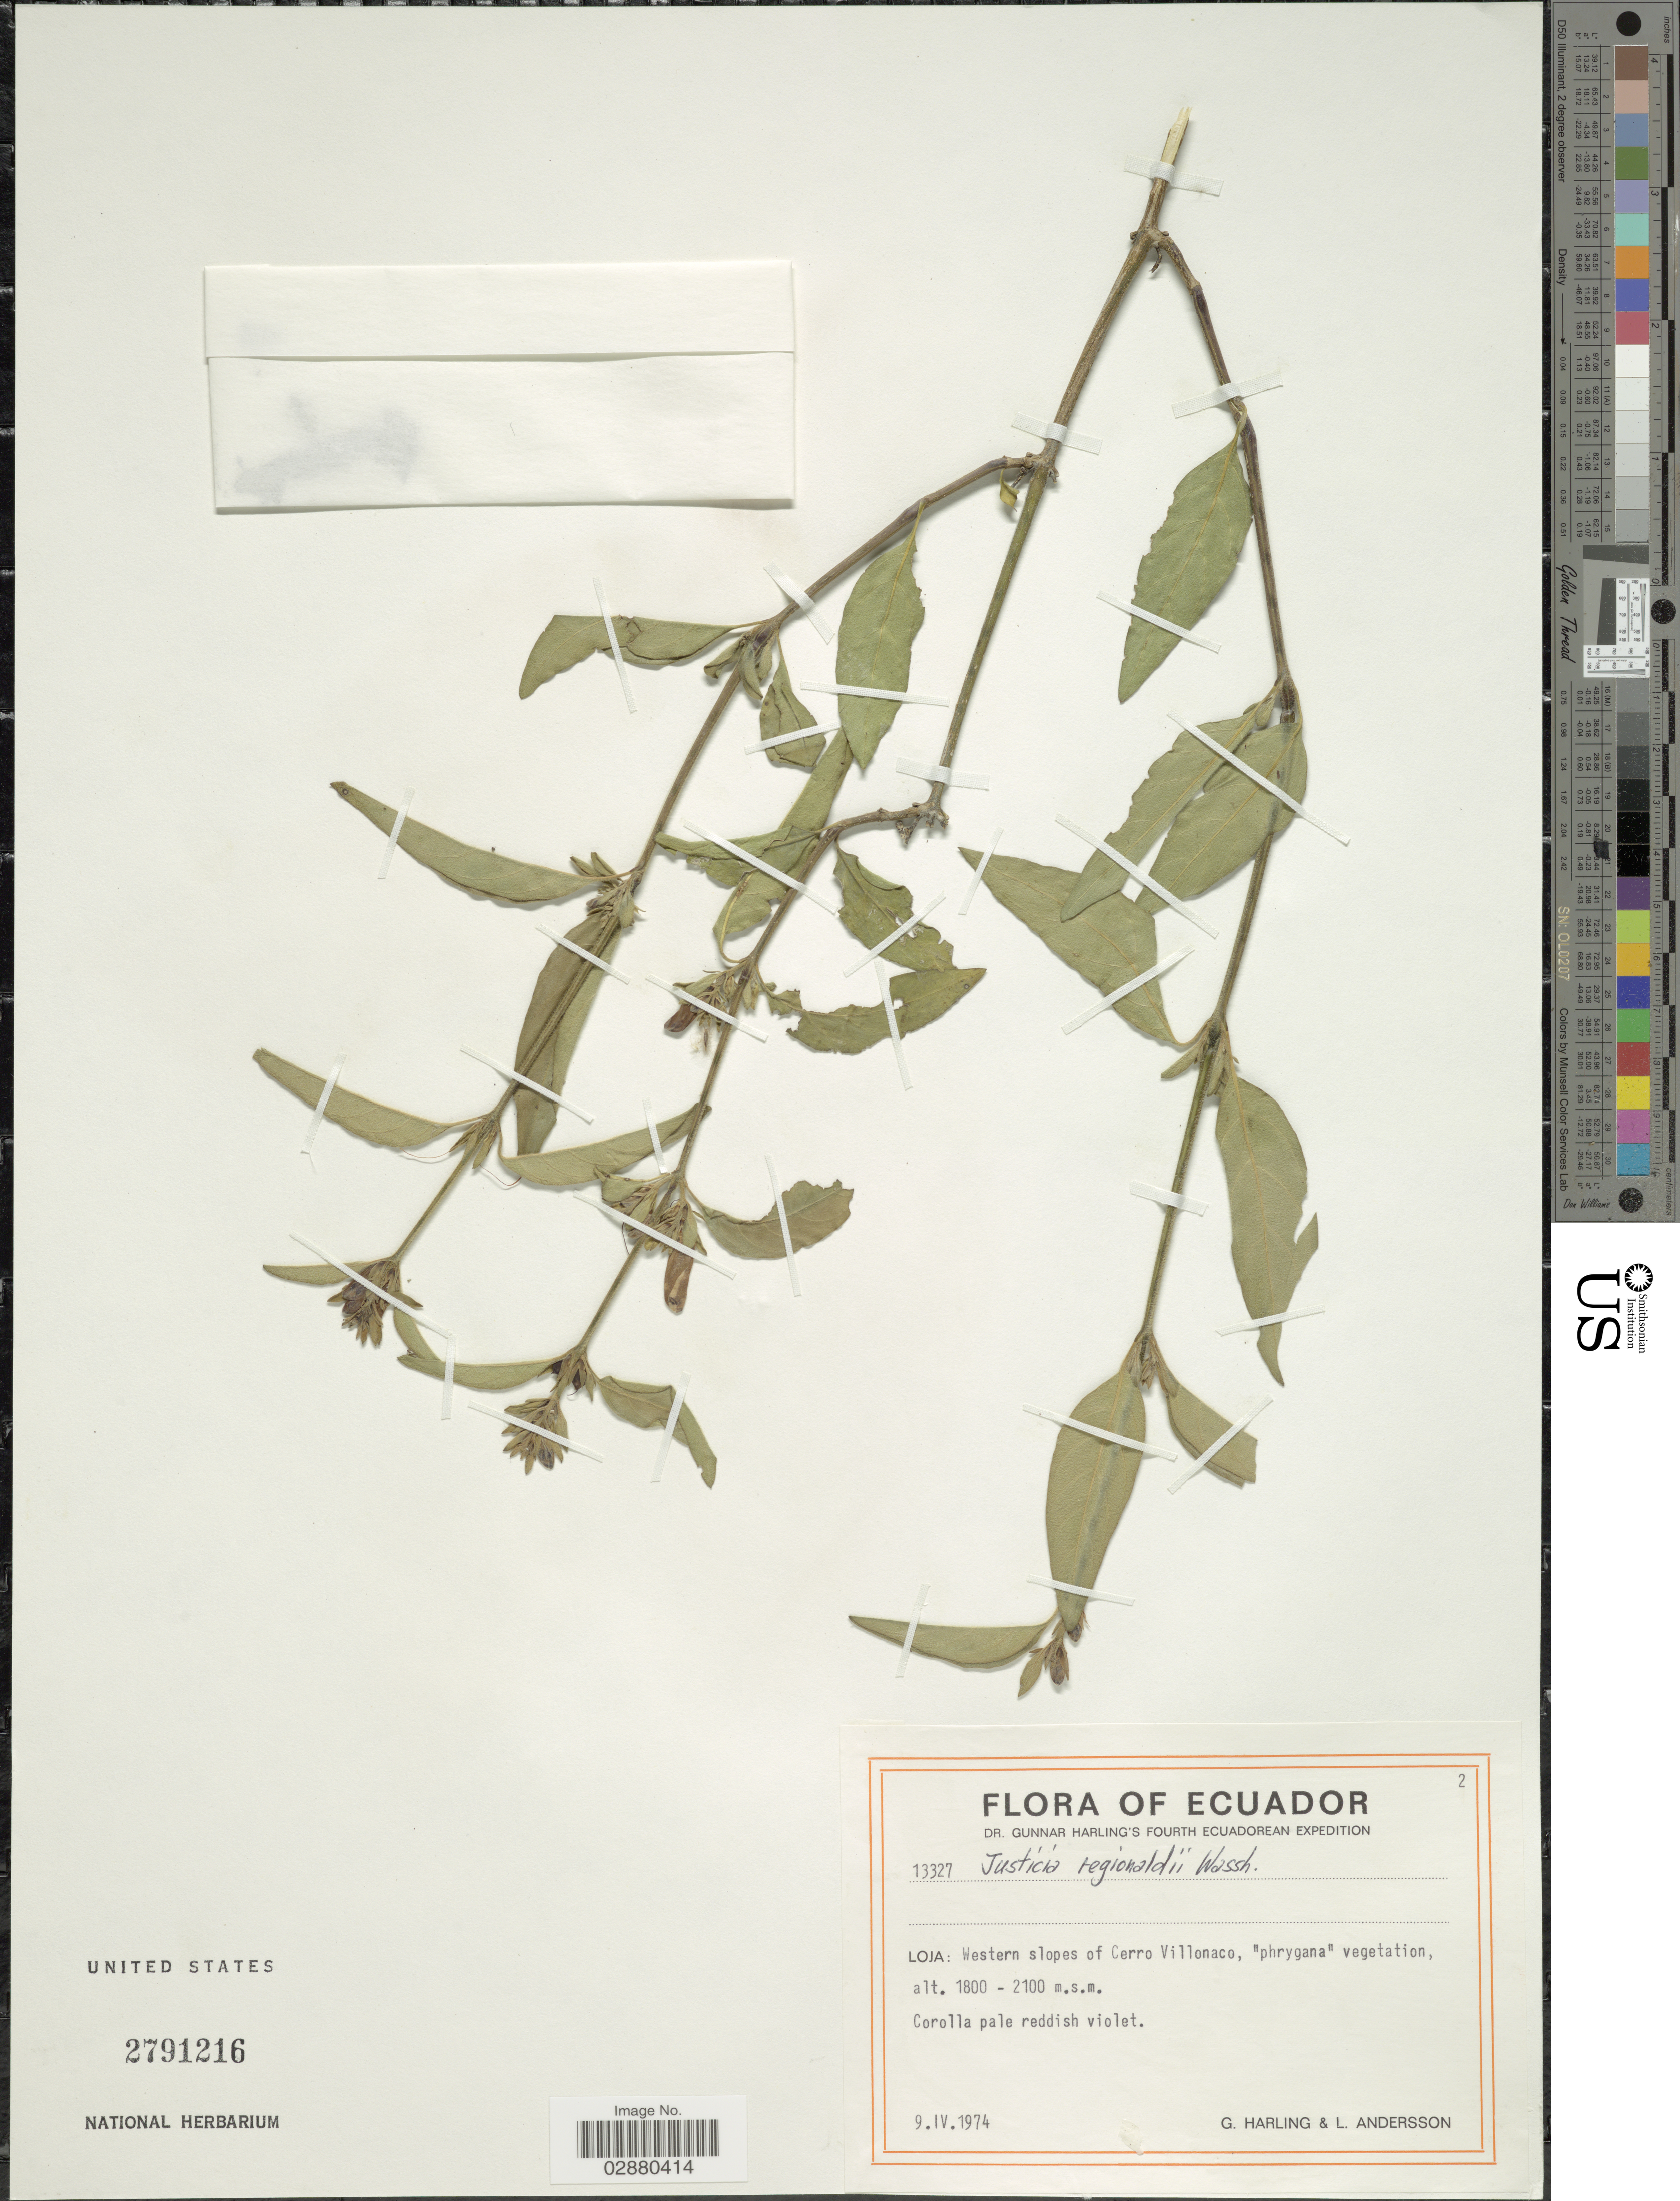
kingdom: Plantae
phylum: Tracheophyta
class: Magnoliopsida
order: Lamiales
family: Acanthaceae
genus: Justicia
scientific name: Justicia reginaldii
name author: Wassh.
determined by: Fisher, Amanda, (LOB), California State University, Long Beach (UNITED STATES)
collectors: G. Harling & L. Andersson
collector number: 13327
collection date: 1974-04-09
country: Ecuador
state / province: Loja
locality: Western slopes of Cerro Villonaco.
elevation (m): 1800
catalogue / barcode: US 2791216